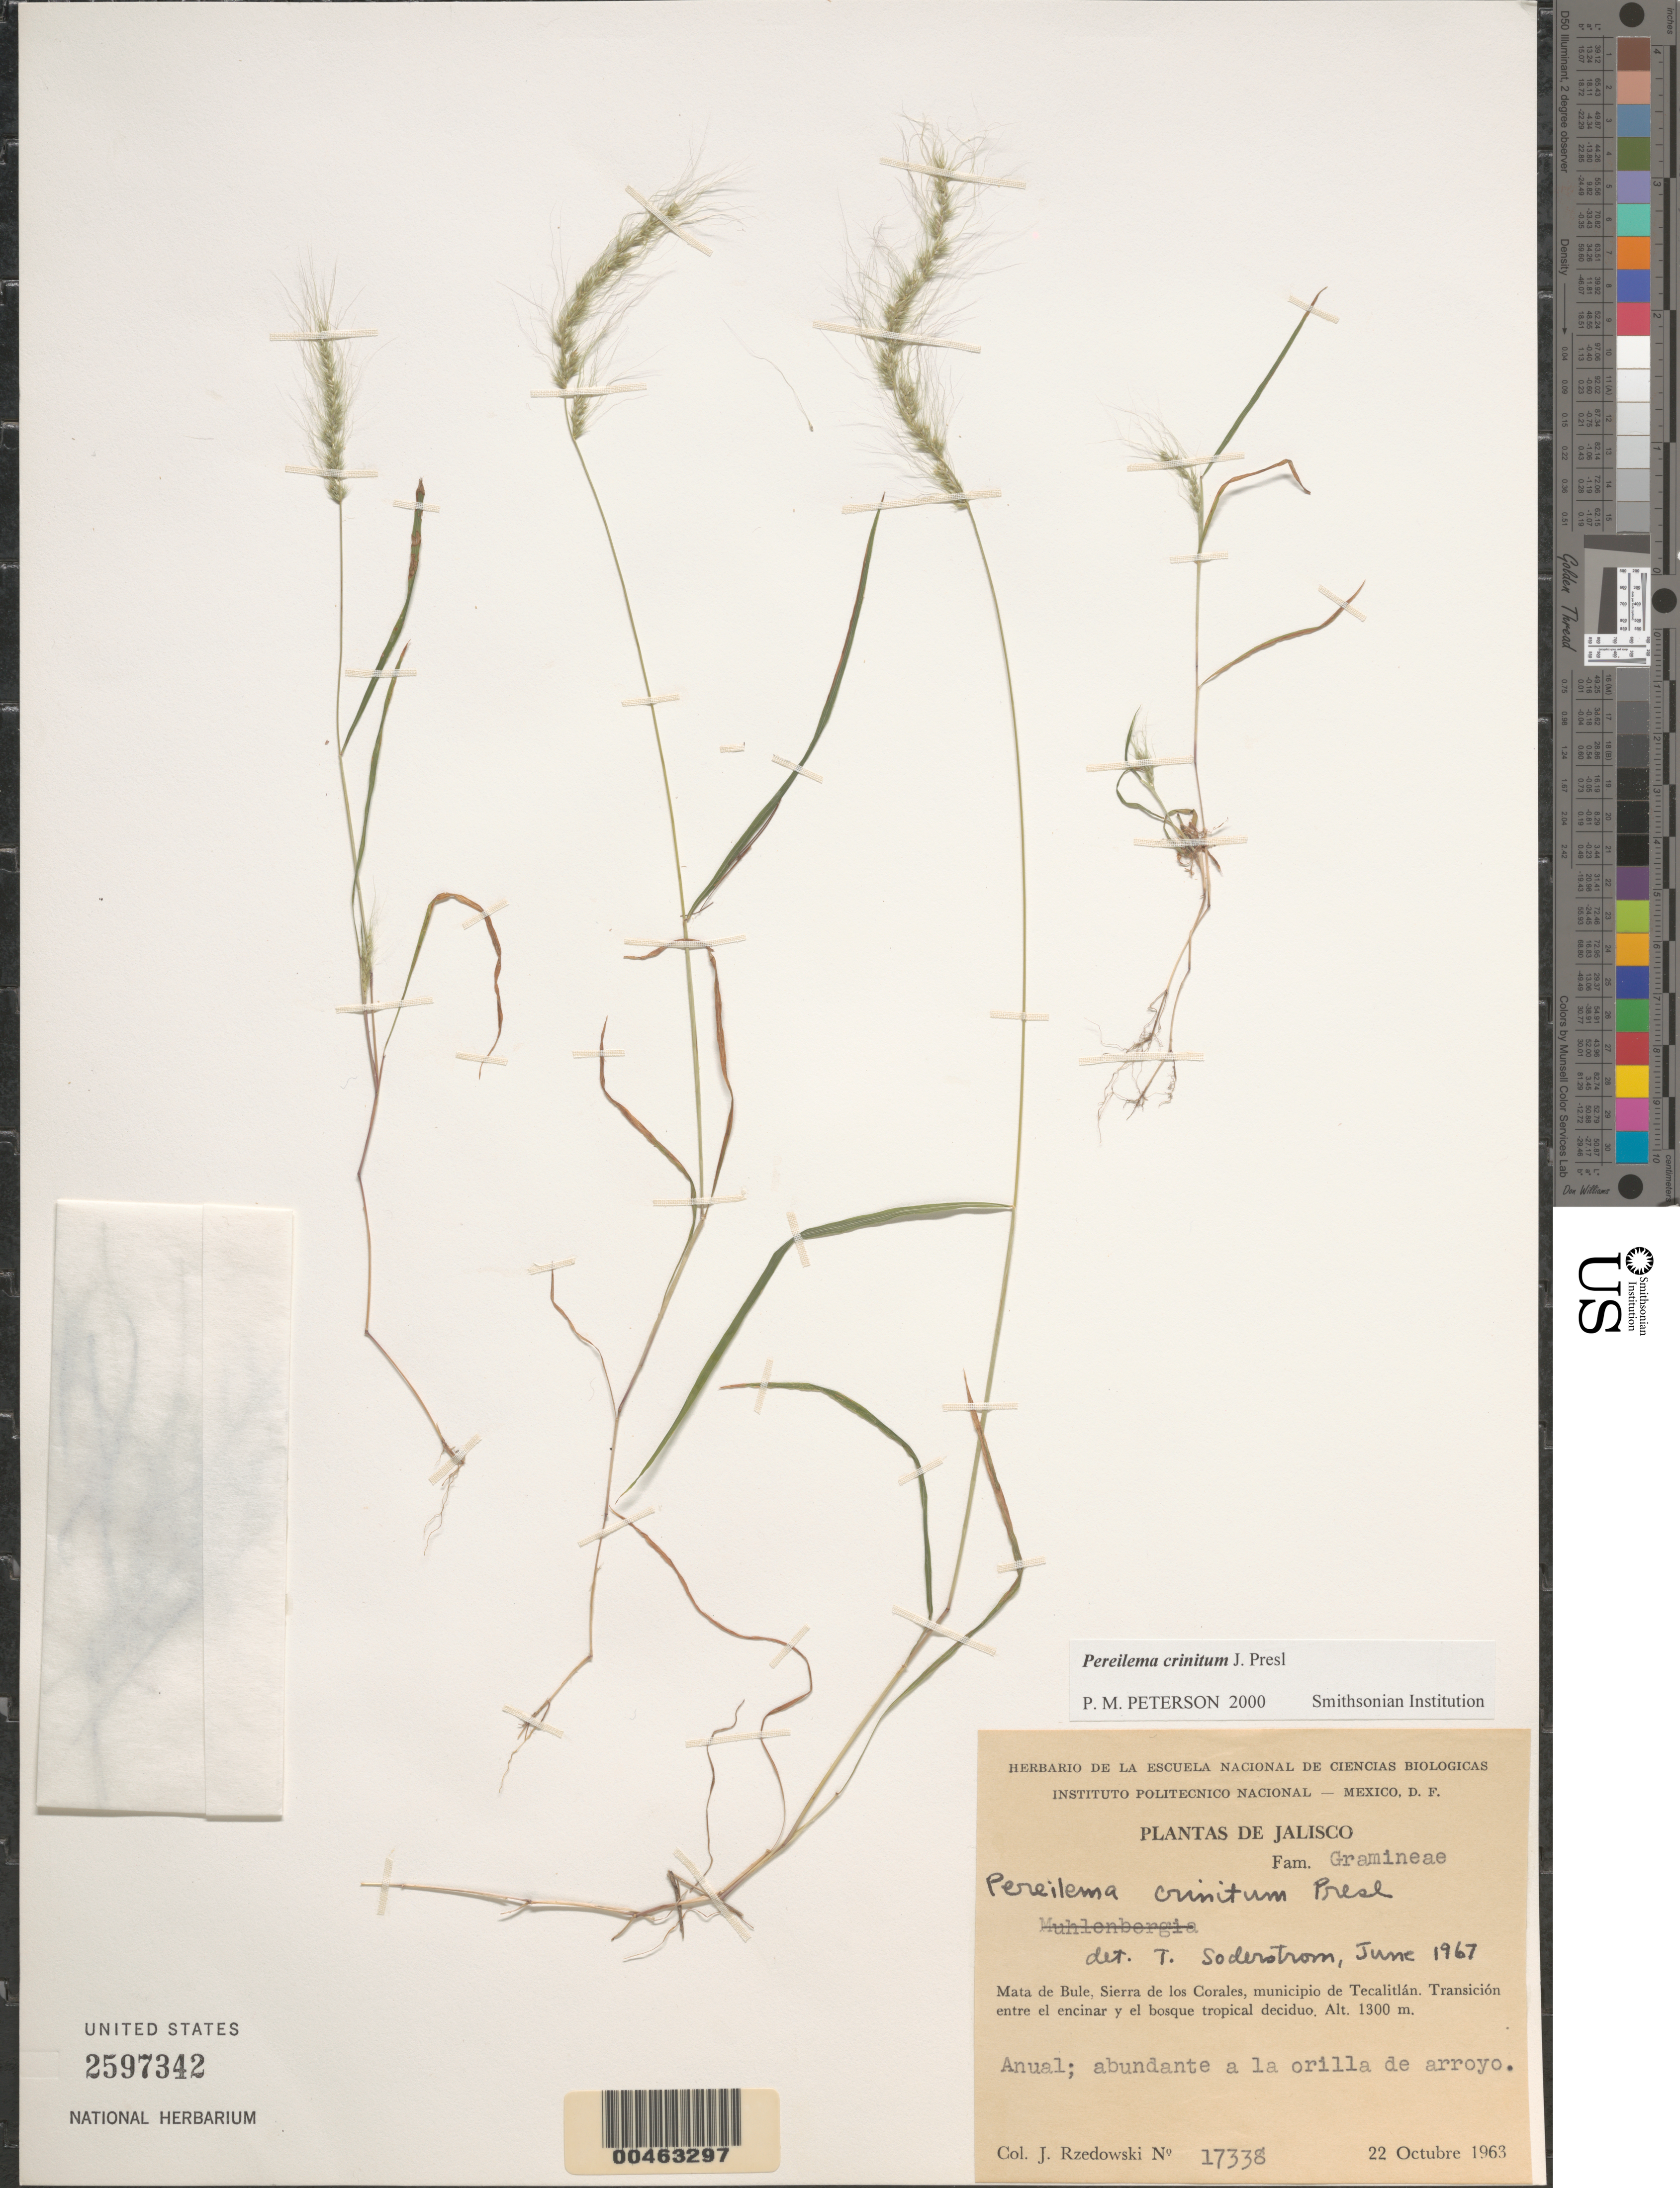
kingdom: Plantae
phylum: Tracheophyta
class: Liliopsida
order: Poales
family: Poaceae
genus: Pereilema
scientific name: Pereilema crinitum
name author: J. Presl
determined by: Soderstrom, T. R.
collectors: J. Rzedowski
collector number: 17338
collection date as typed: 22 Oct 1963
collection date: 1963-10-22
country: Mexico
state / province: Jalisco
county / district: Tecalitlán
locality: Mata de Bule, Sierra de los Corales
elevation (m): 1300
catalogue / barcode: US 2597342